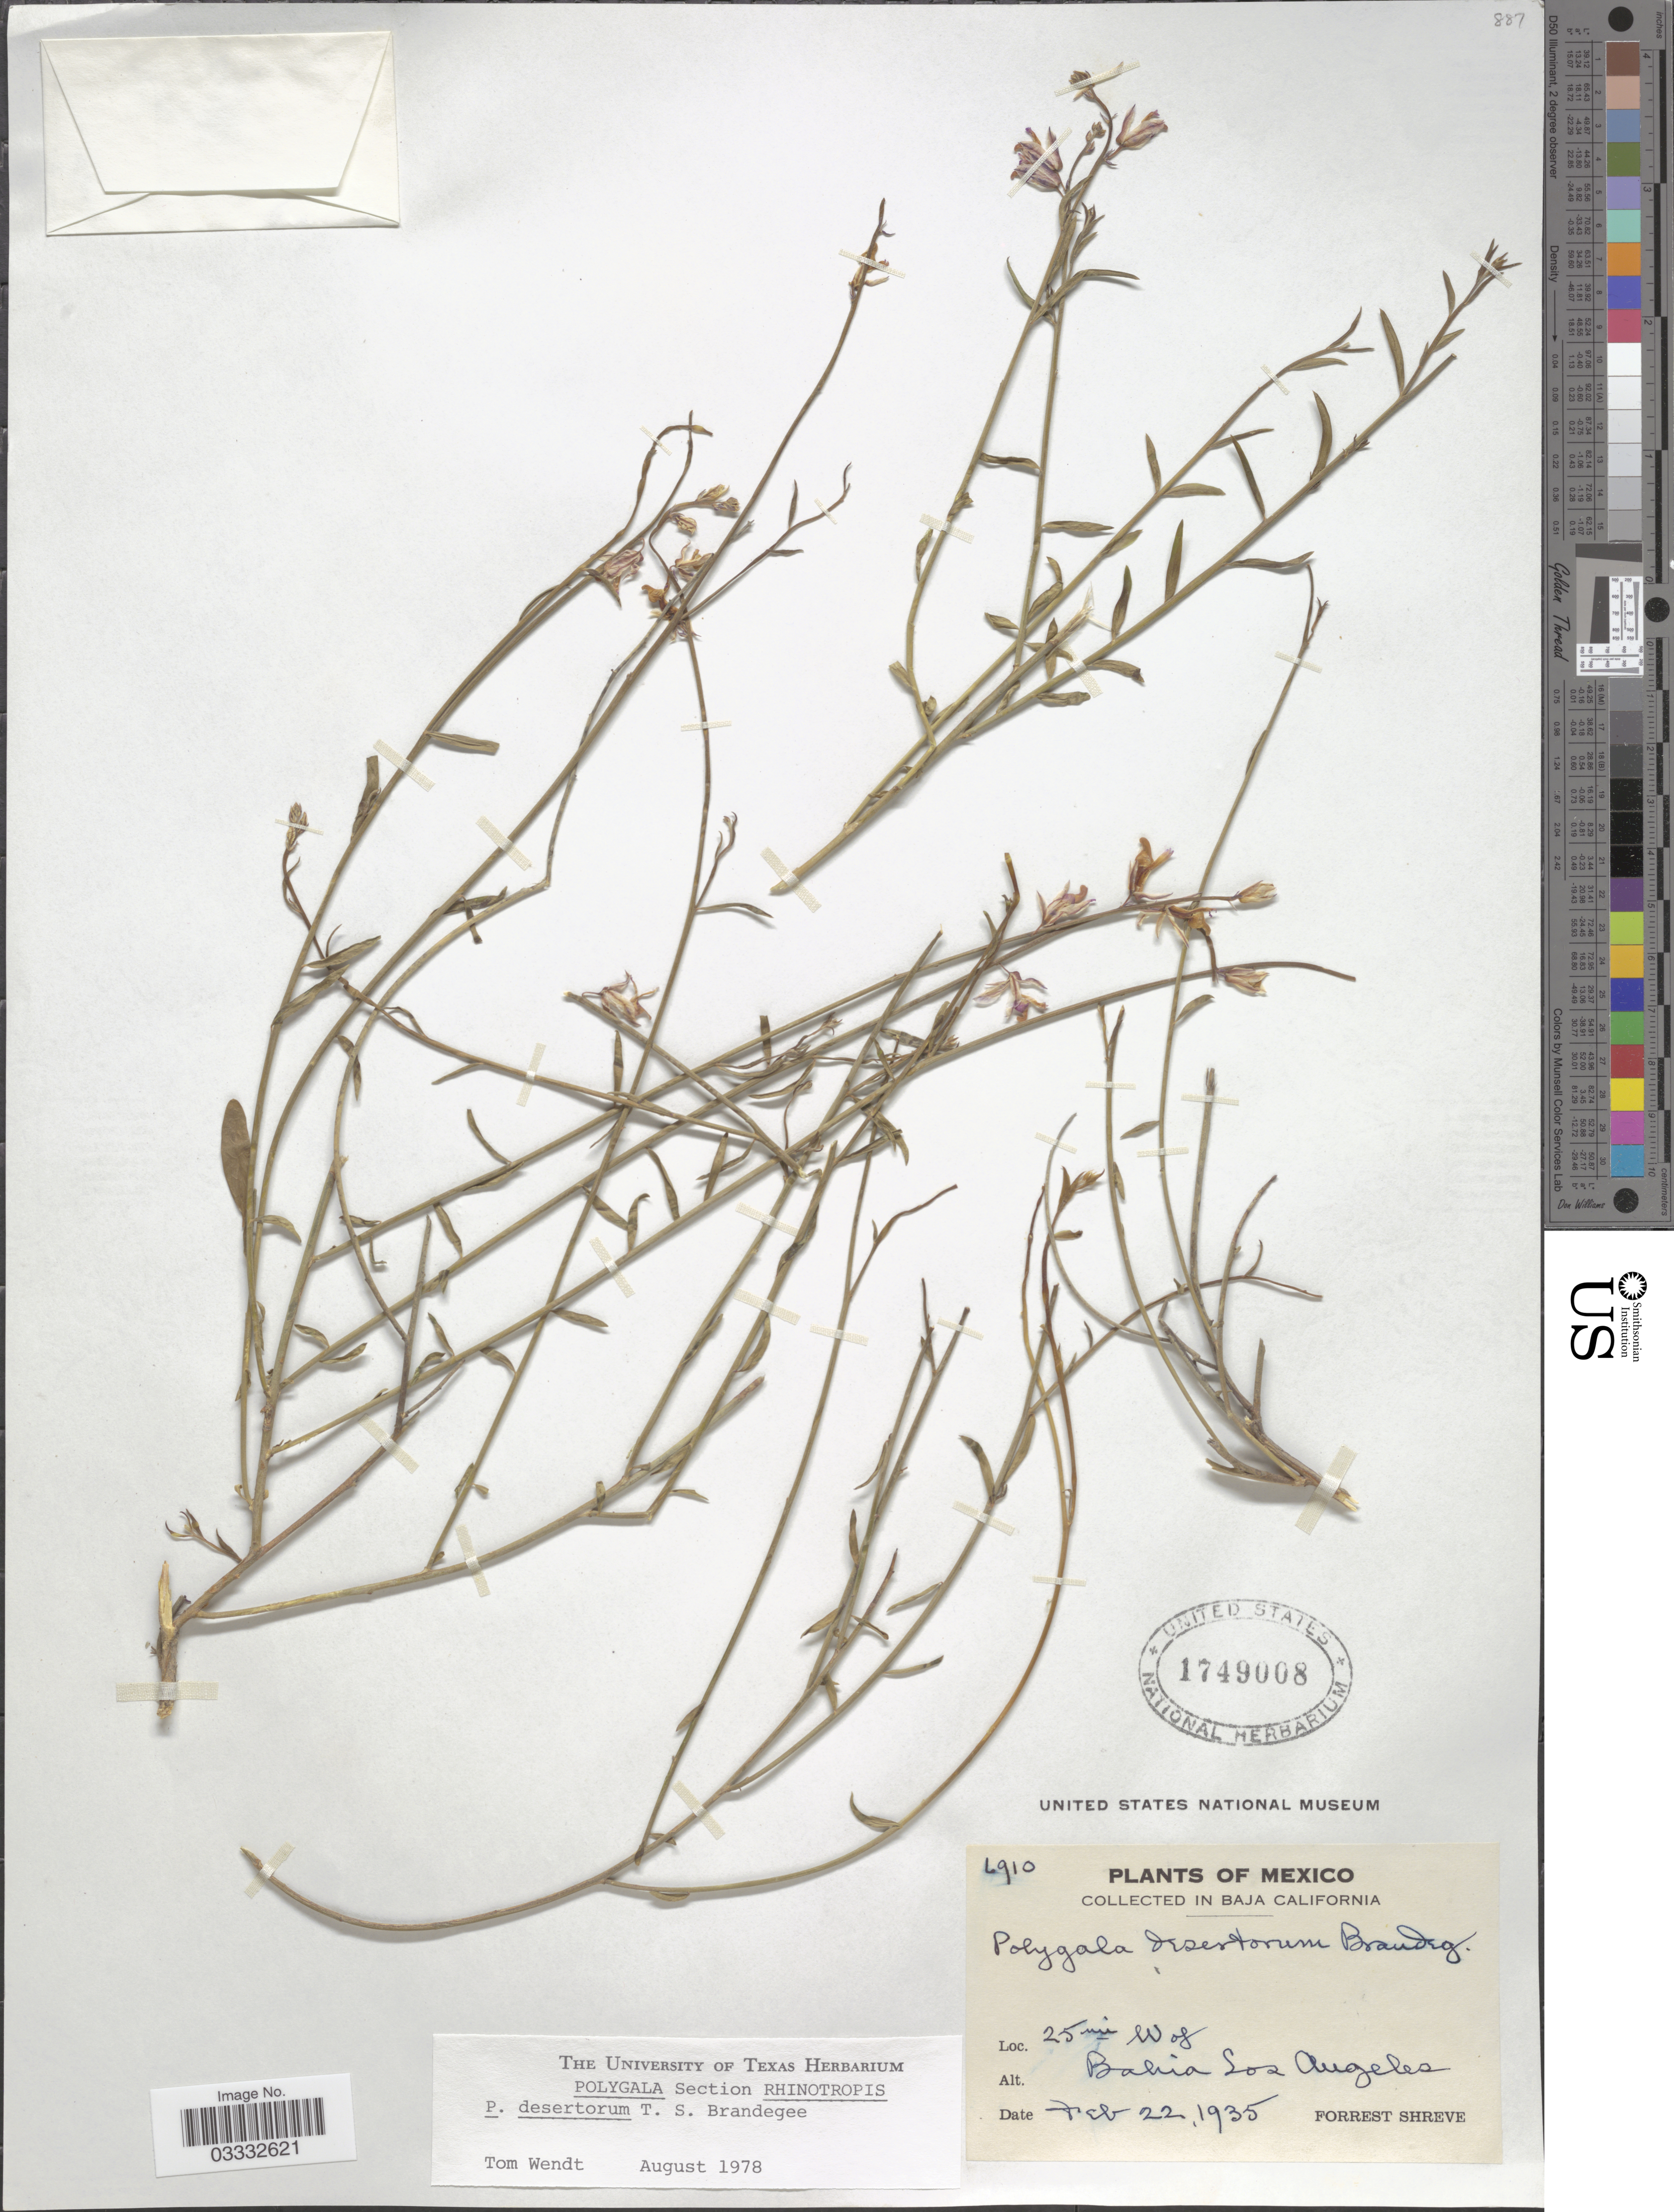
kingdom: Plantae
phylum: Tracheophyta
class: Magnoliopsida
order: Fabales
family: Polygalaceae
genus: Rhinotropis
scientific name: Rhinotropis desertorum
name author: (K. Brandegee) J.R. Abbott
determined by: Strong, Mark T., (BOT), Smithsonian Institution - National Museum of Natural History (UNITED STATES)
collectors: F. Shreve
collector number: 6910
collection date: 1935-02-22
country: Mexico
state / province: Baja California Norte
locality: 25 mi W of Bahia Los Angeles.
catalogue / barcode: US 1749008